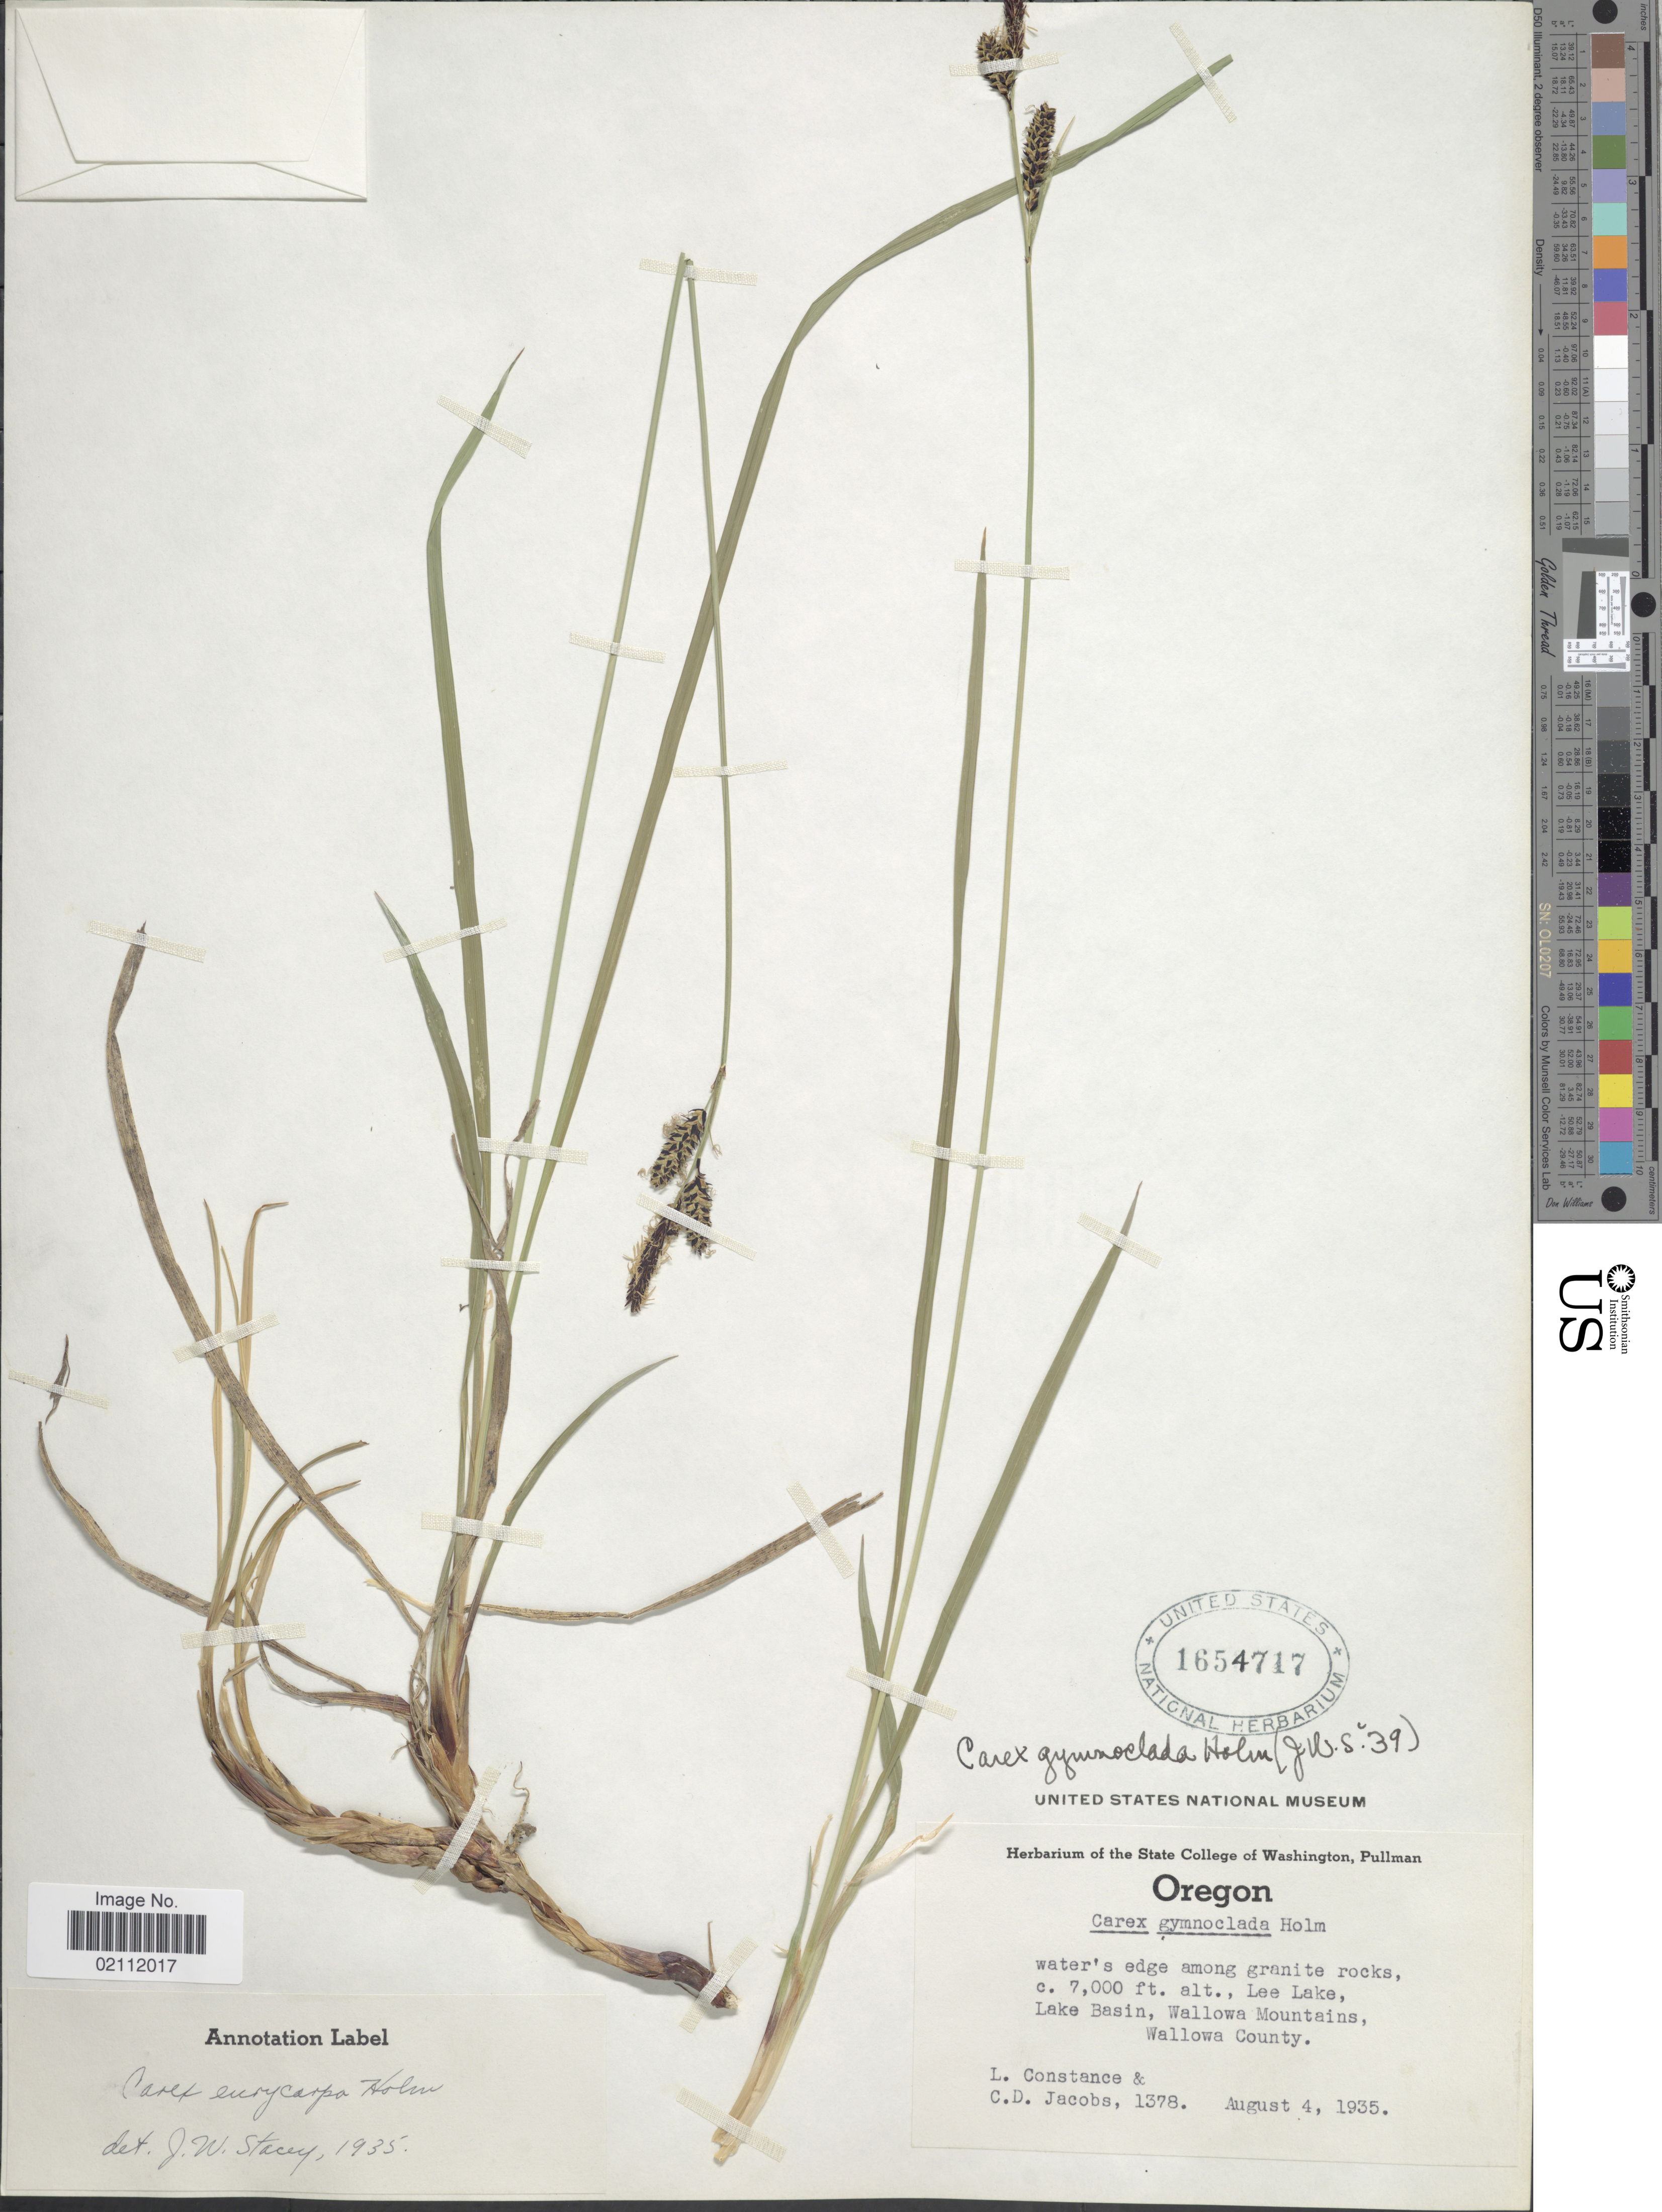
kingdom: Plantae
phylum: Tracheophyta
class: Liliopsida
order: Poales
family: Cyperaceae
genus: Carex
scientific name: Carex scopulorum var. bracteosa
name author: (L.H. Bailey) F.J. Herm.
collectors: L. Constance & C. D. Jacobs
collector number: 1378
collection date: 1935-08-04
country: United States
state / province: Oregon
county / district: Wallowa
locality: Lee Lake, Lake Basin, Wallowa Mountains, Wallowa County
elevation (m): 2134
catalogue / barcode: US 1654717